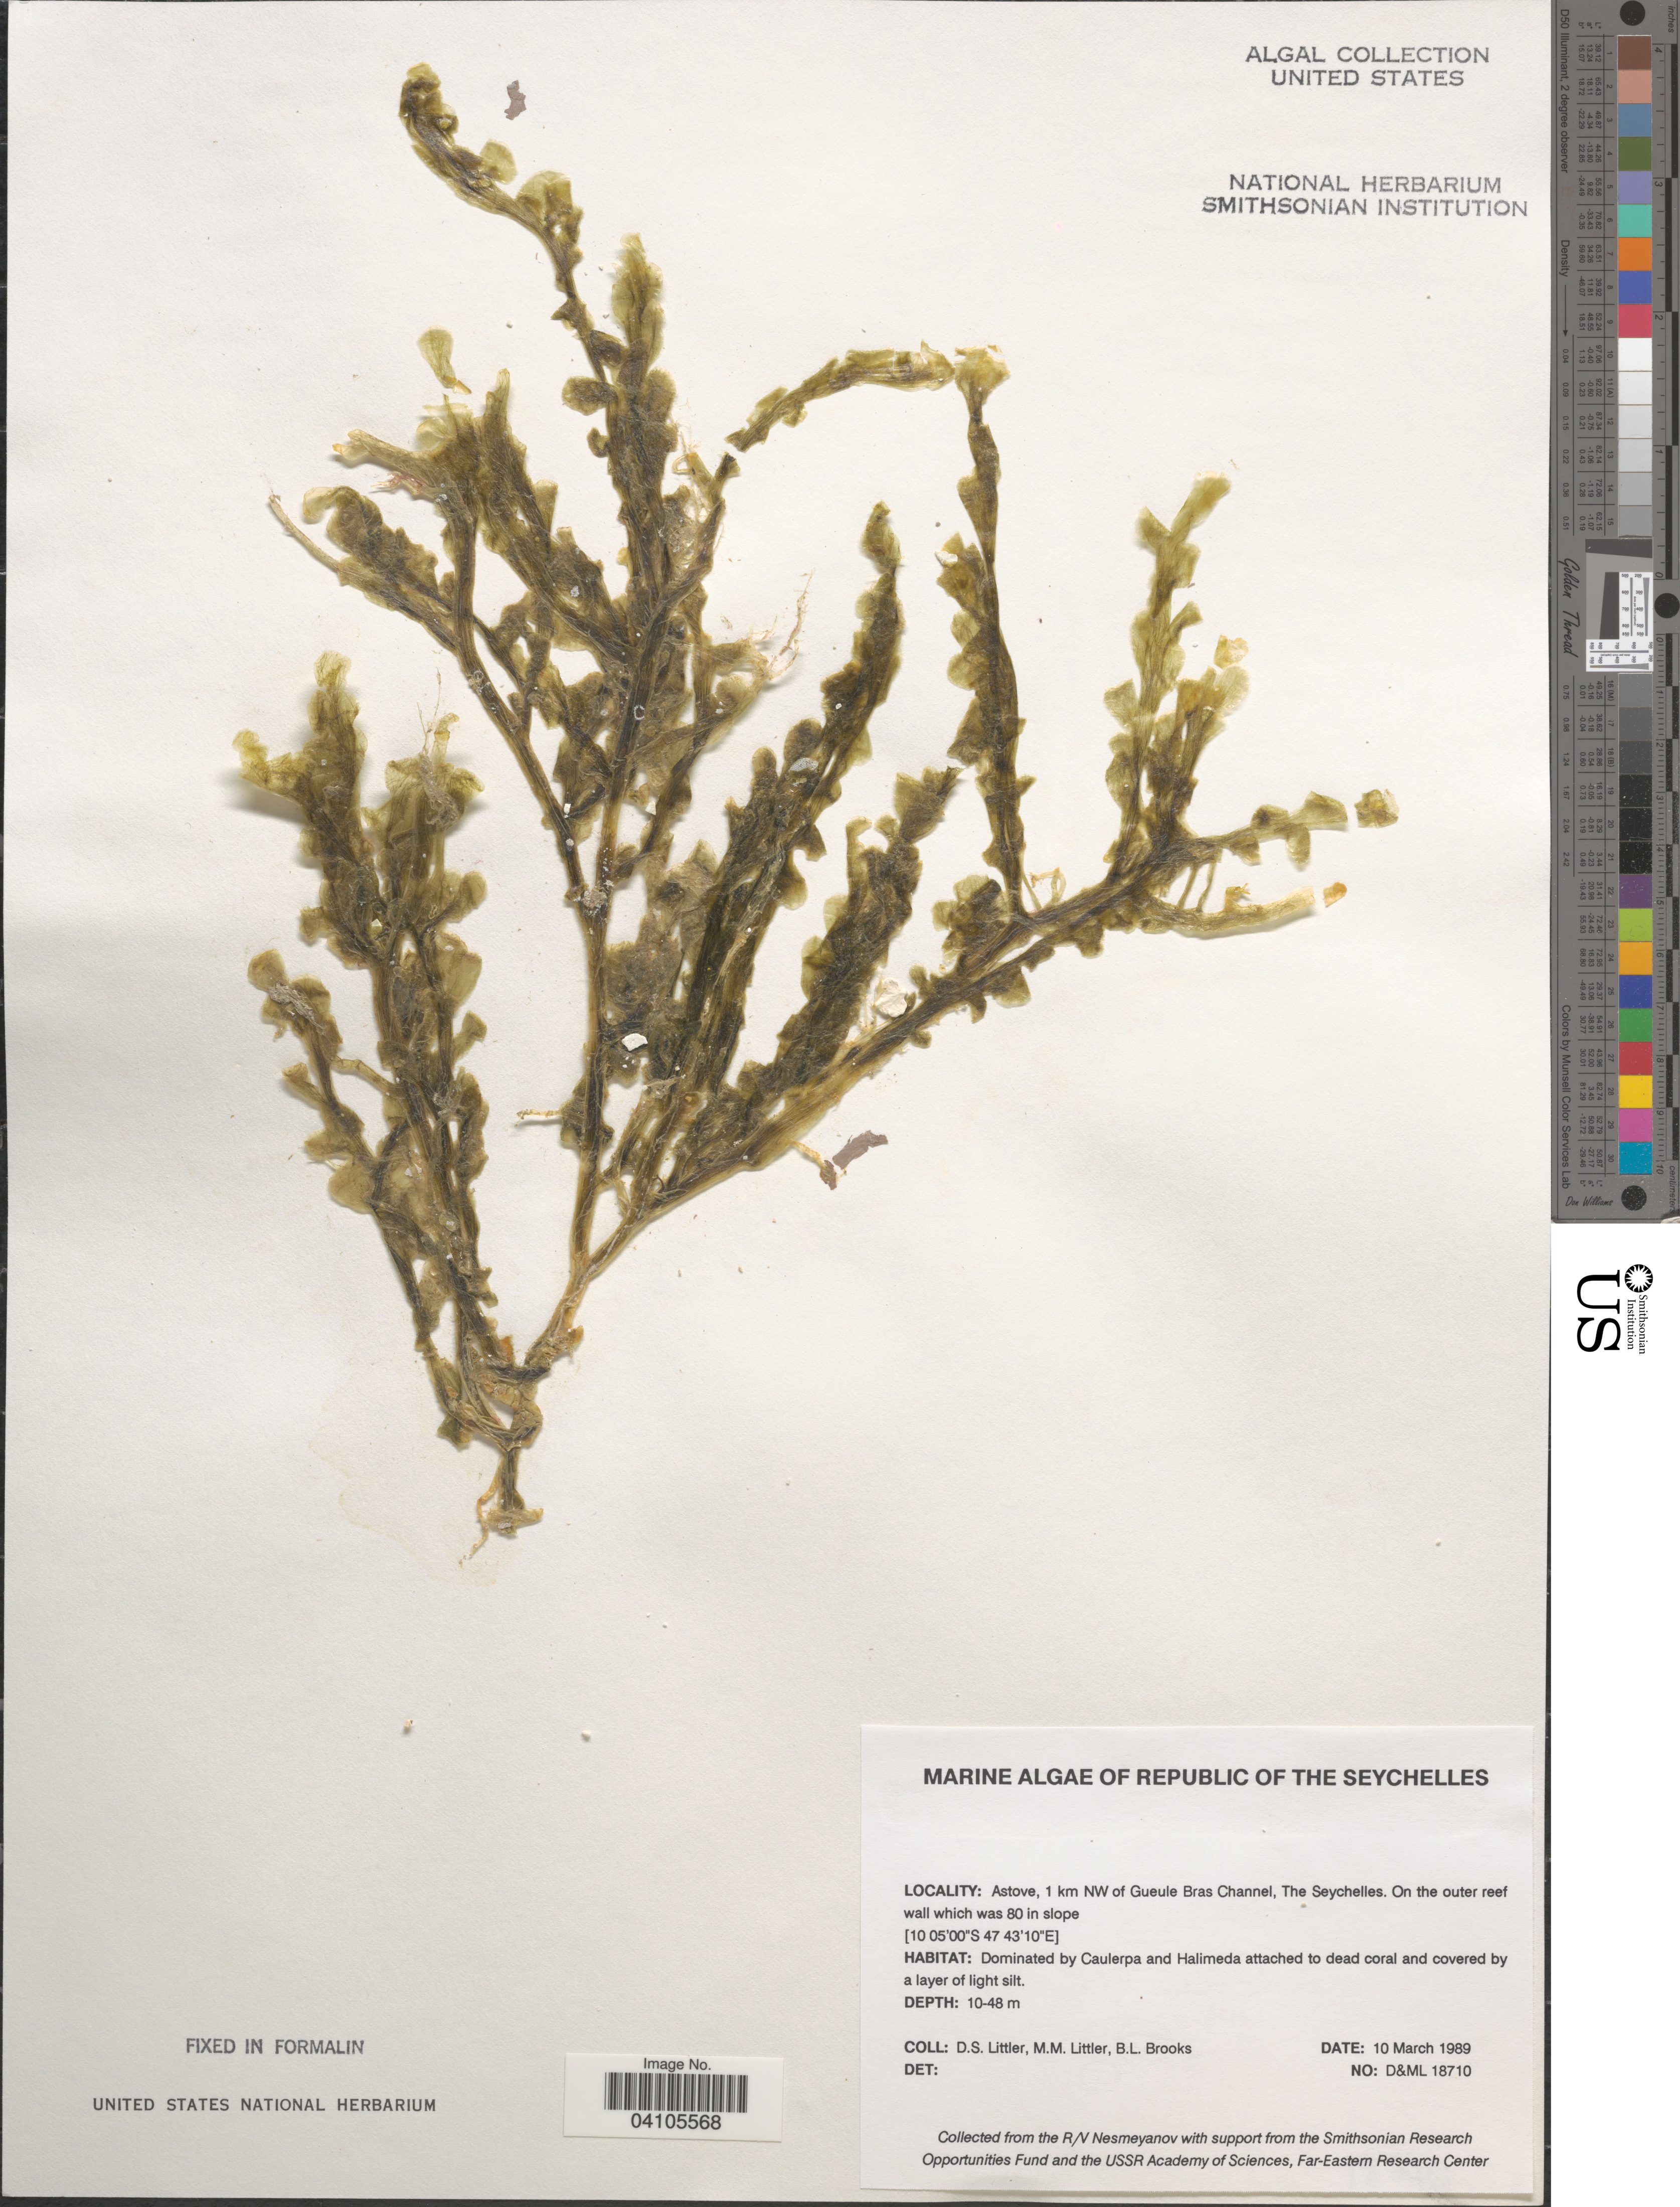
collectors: D. S. Littler & B. Brooks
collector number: D&ML 18710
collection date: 1989-03-10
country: Seychelles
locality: Astove, 1 km NW of Gueule Bras Channel. On the outer reef wall which was 80 in slope.